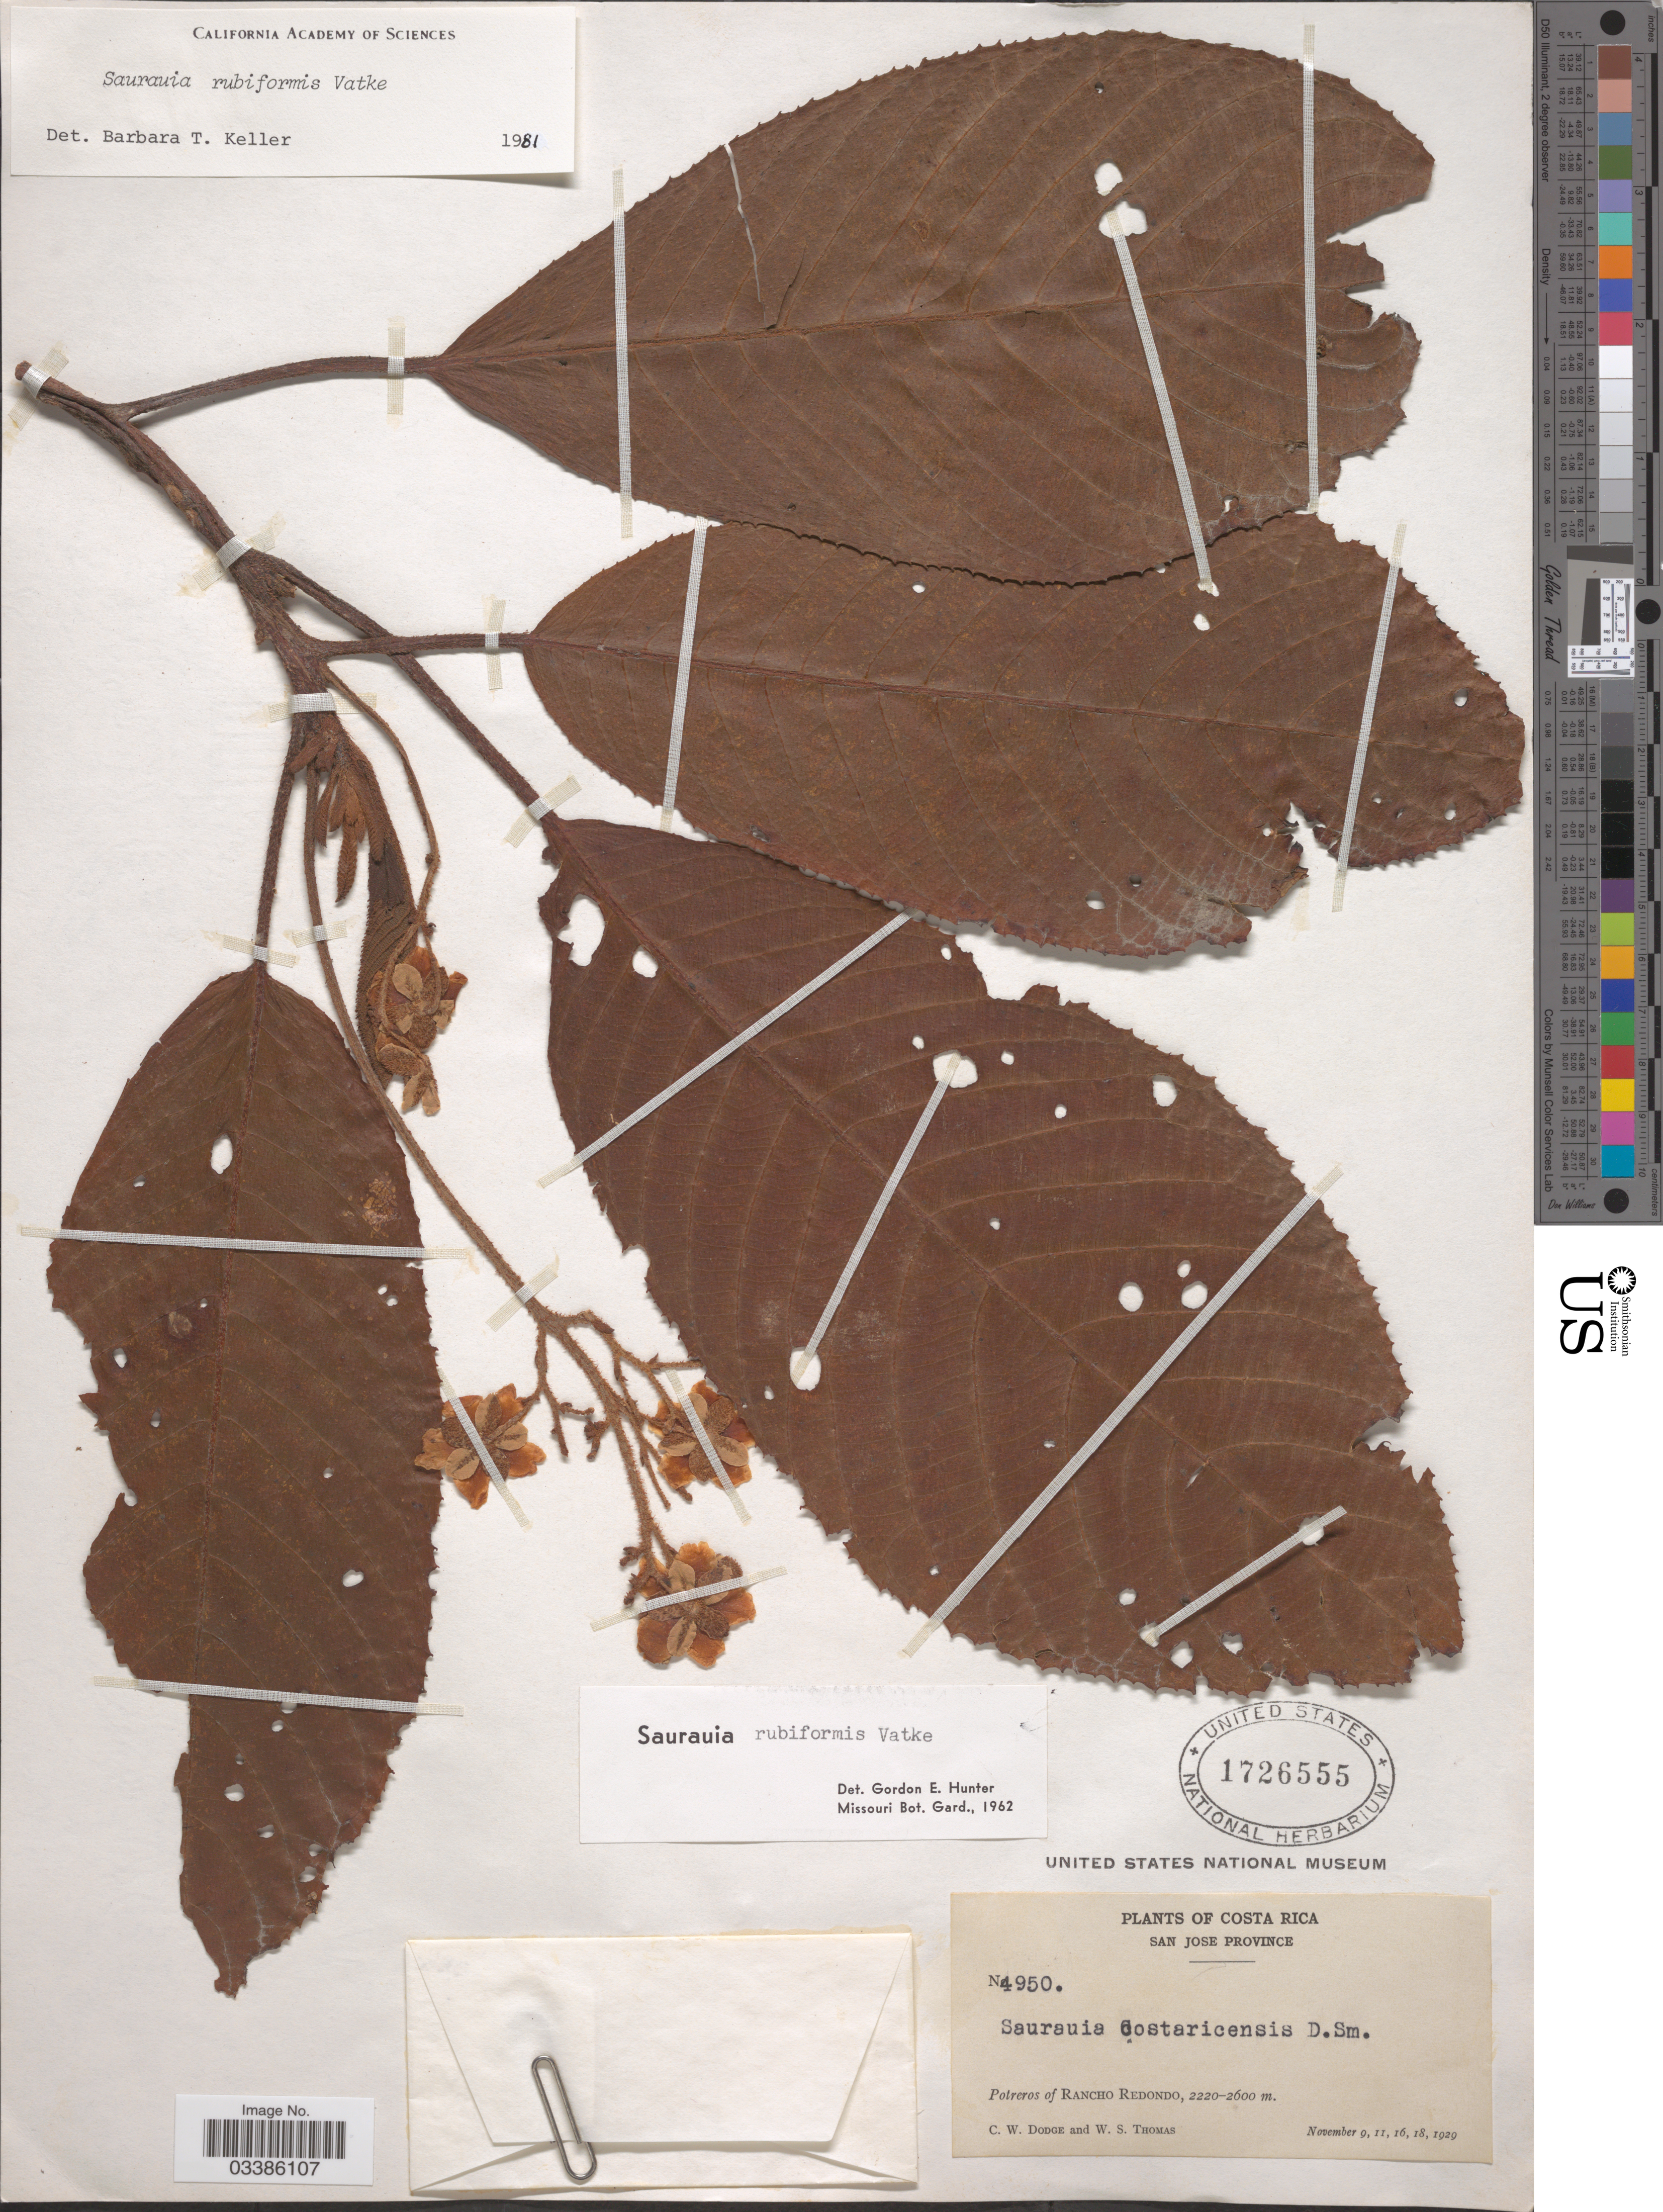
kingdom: Plantae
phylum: Tracheophyta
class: Magnoliopsida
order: Ericales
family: Actinidiaceae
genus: Saurauia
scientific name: Saurauia rubiformis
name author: Vatke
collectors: C. Dodge & W. S. Thomas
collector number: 4950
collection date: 1929-11-09/1929-11-18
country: Costa Rica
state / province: San José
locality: Potreros of Rancho Redondo.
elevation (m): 2220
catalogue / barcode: US 1726555